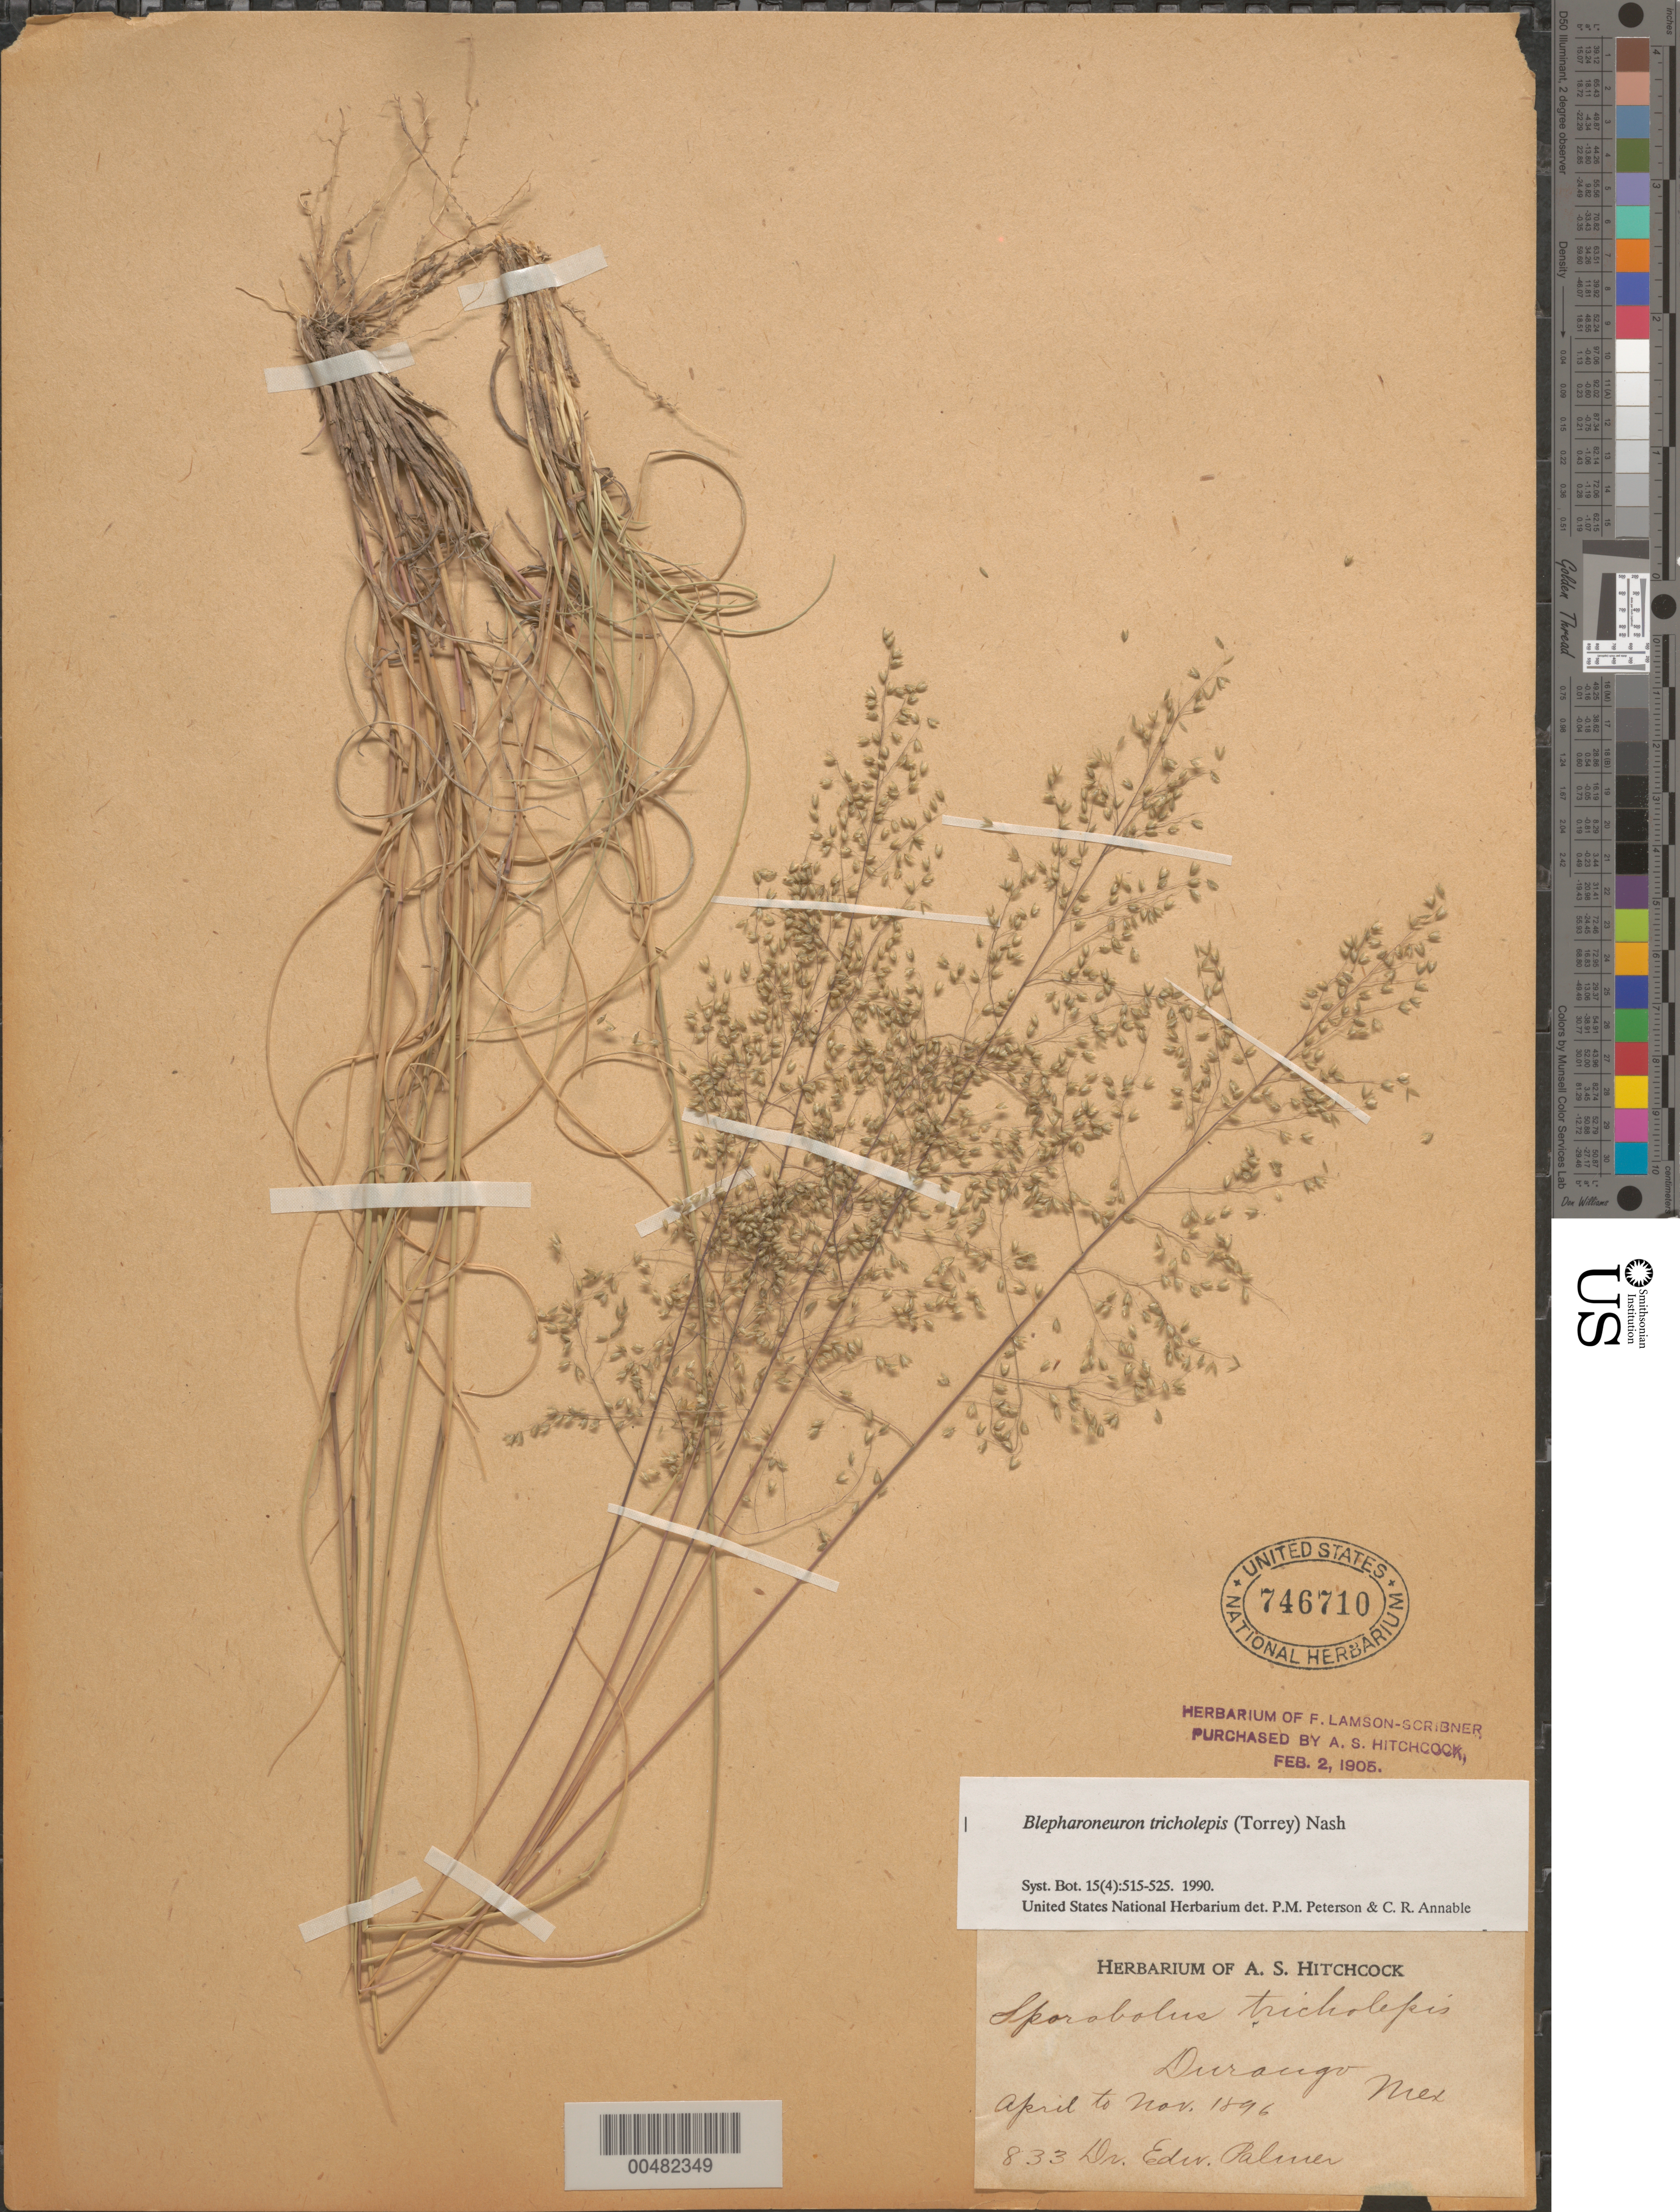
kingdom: Plantae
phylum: Tracheophyta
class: Liliopsida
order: Poales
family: Poaceae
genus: Blepharoneuron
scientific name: Blepharoneuron tricholepis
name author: (Torr.) Nash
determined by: Peterson, P. M.; Annable, C. R.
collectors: E. Palmer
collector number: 833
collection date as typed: Apr 1896 to Nov 1896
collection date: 1896-04/1896-11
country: Mexico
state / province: Durango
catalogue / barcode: US 746710